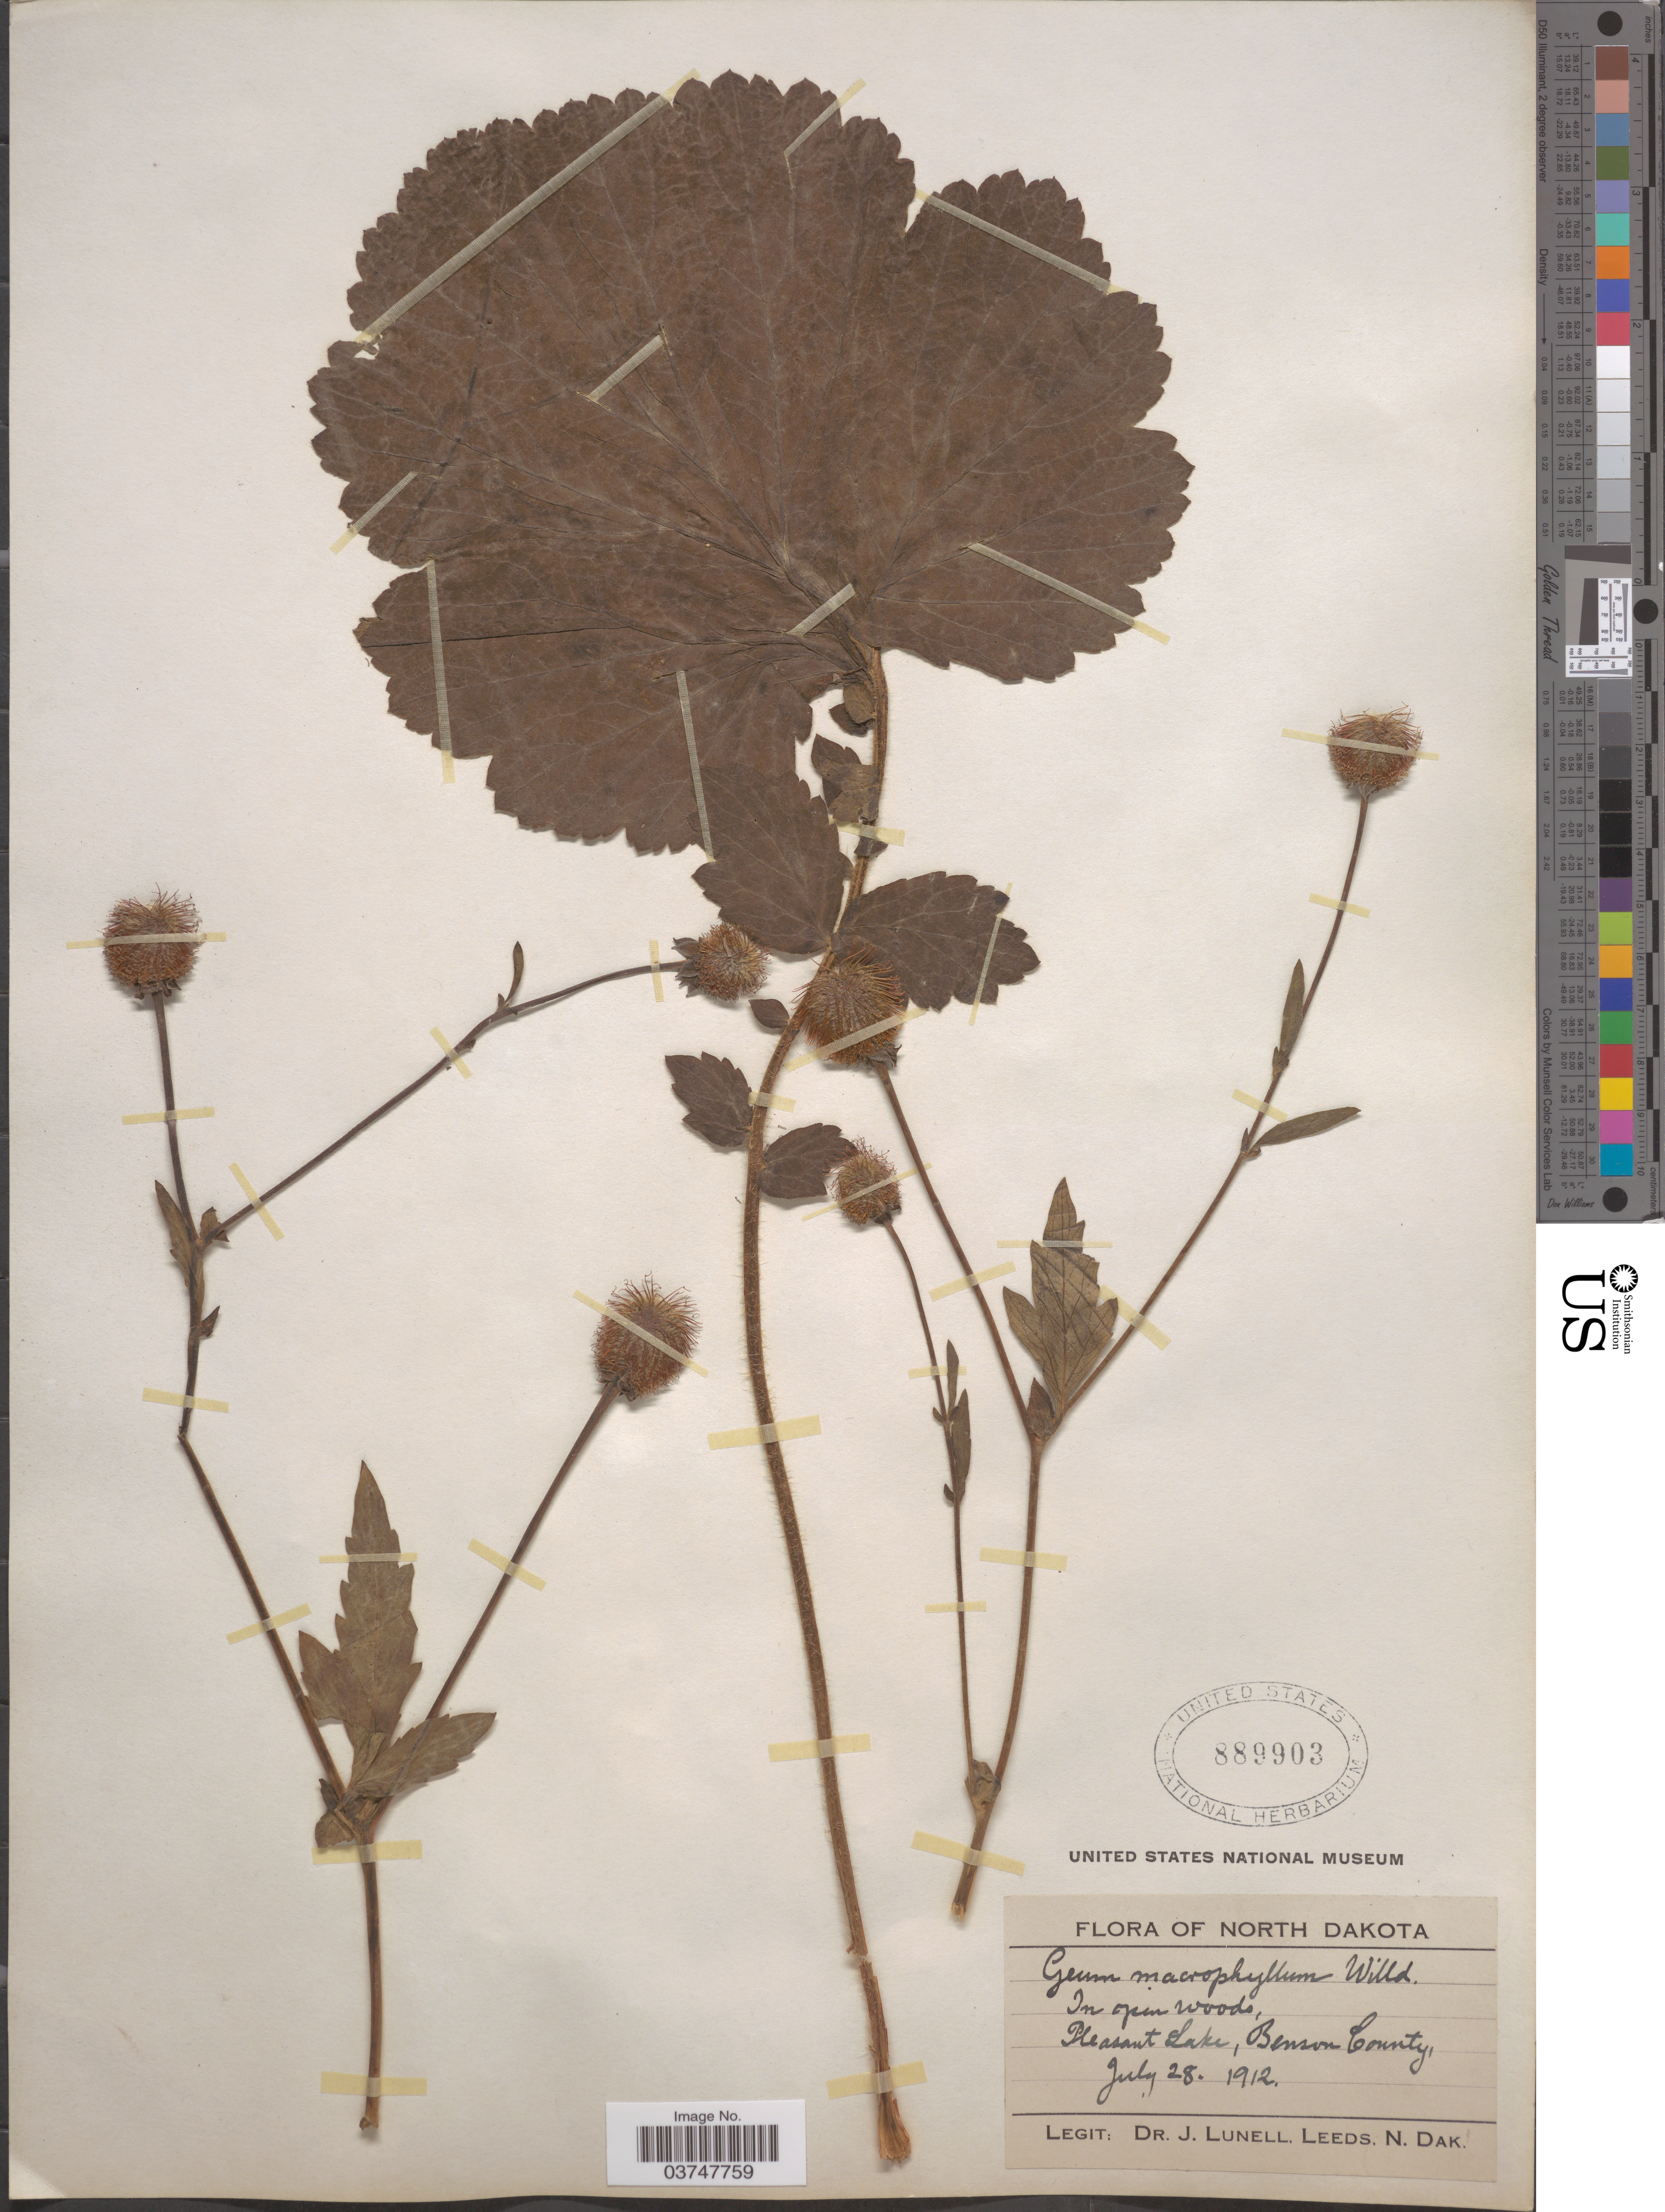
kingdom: Plantae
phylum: Tracheophyta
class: Magnoliopsida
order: Rosales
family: Rosaceae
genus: Geum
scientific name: Geum macrophyllum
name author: Willd.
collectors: J. Lunell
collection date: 1912-07-28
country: United States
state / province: North Dakota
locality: Pleasant Lake, Benson County.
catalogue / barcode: US 889903